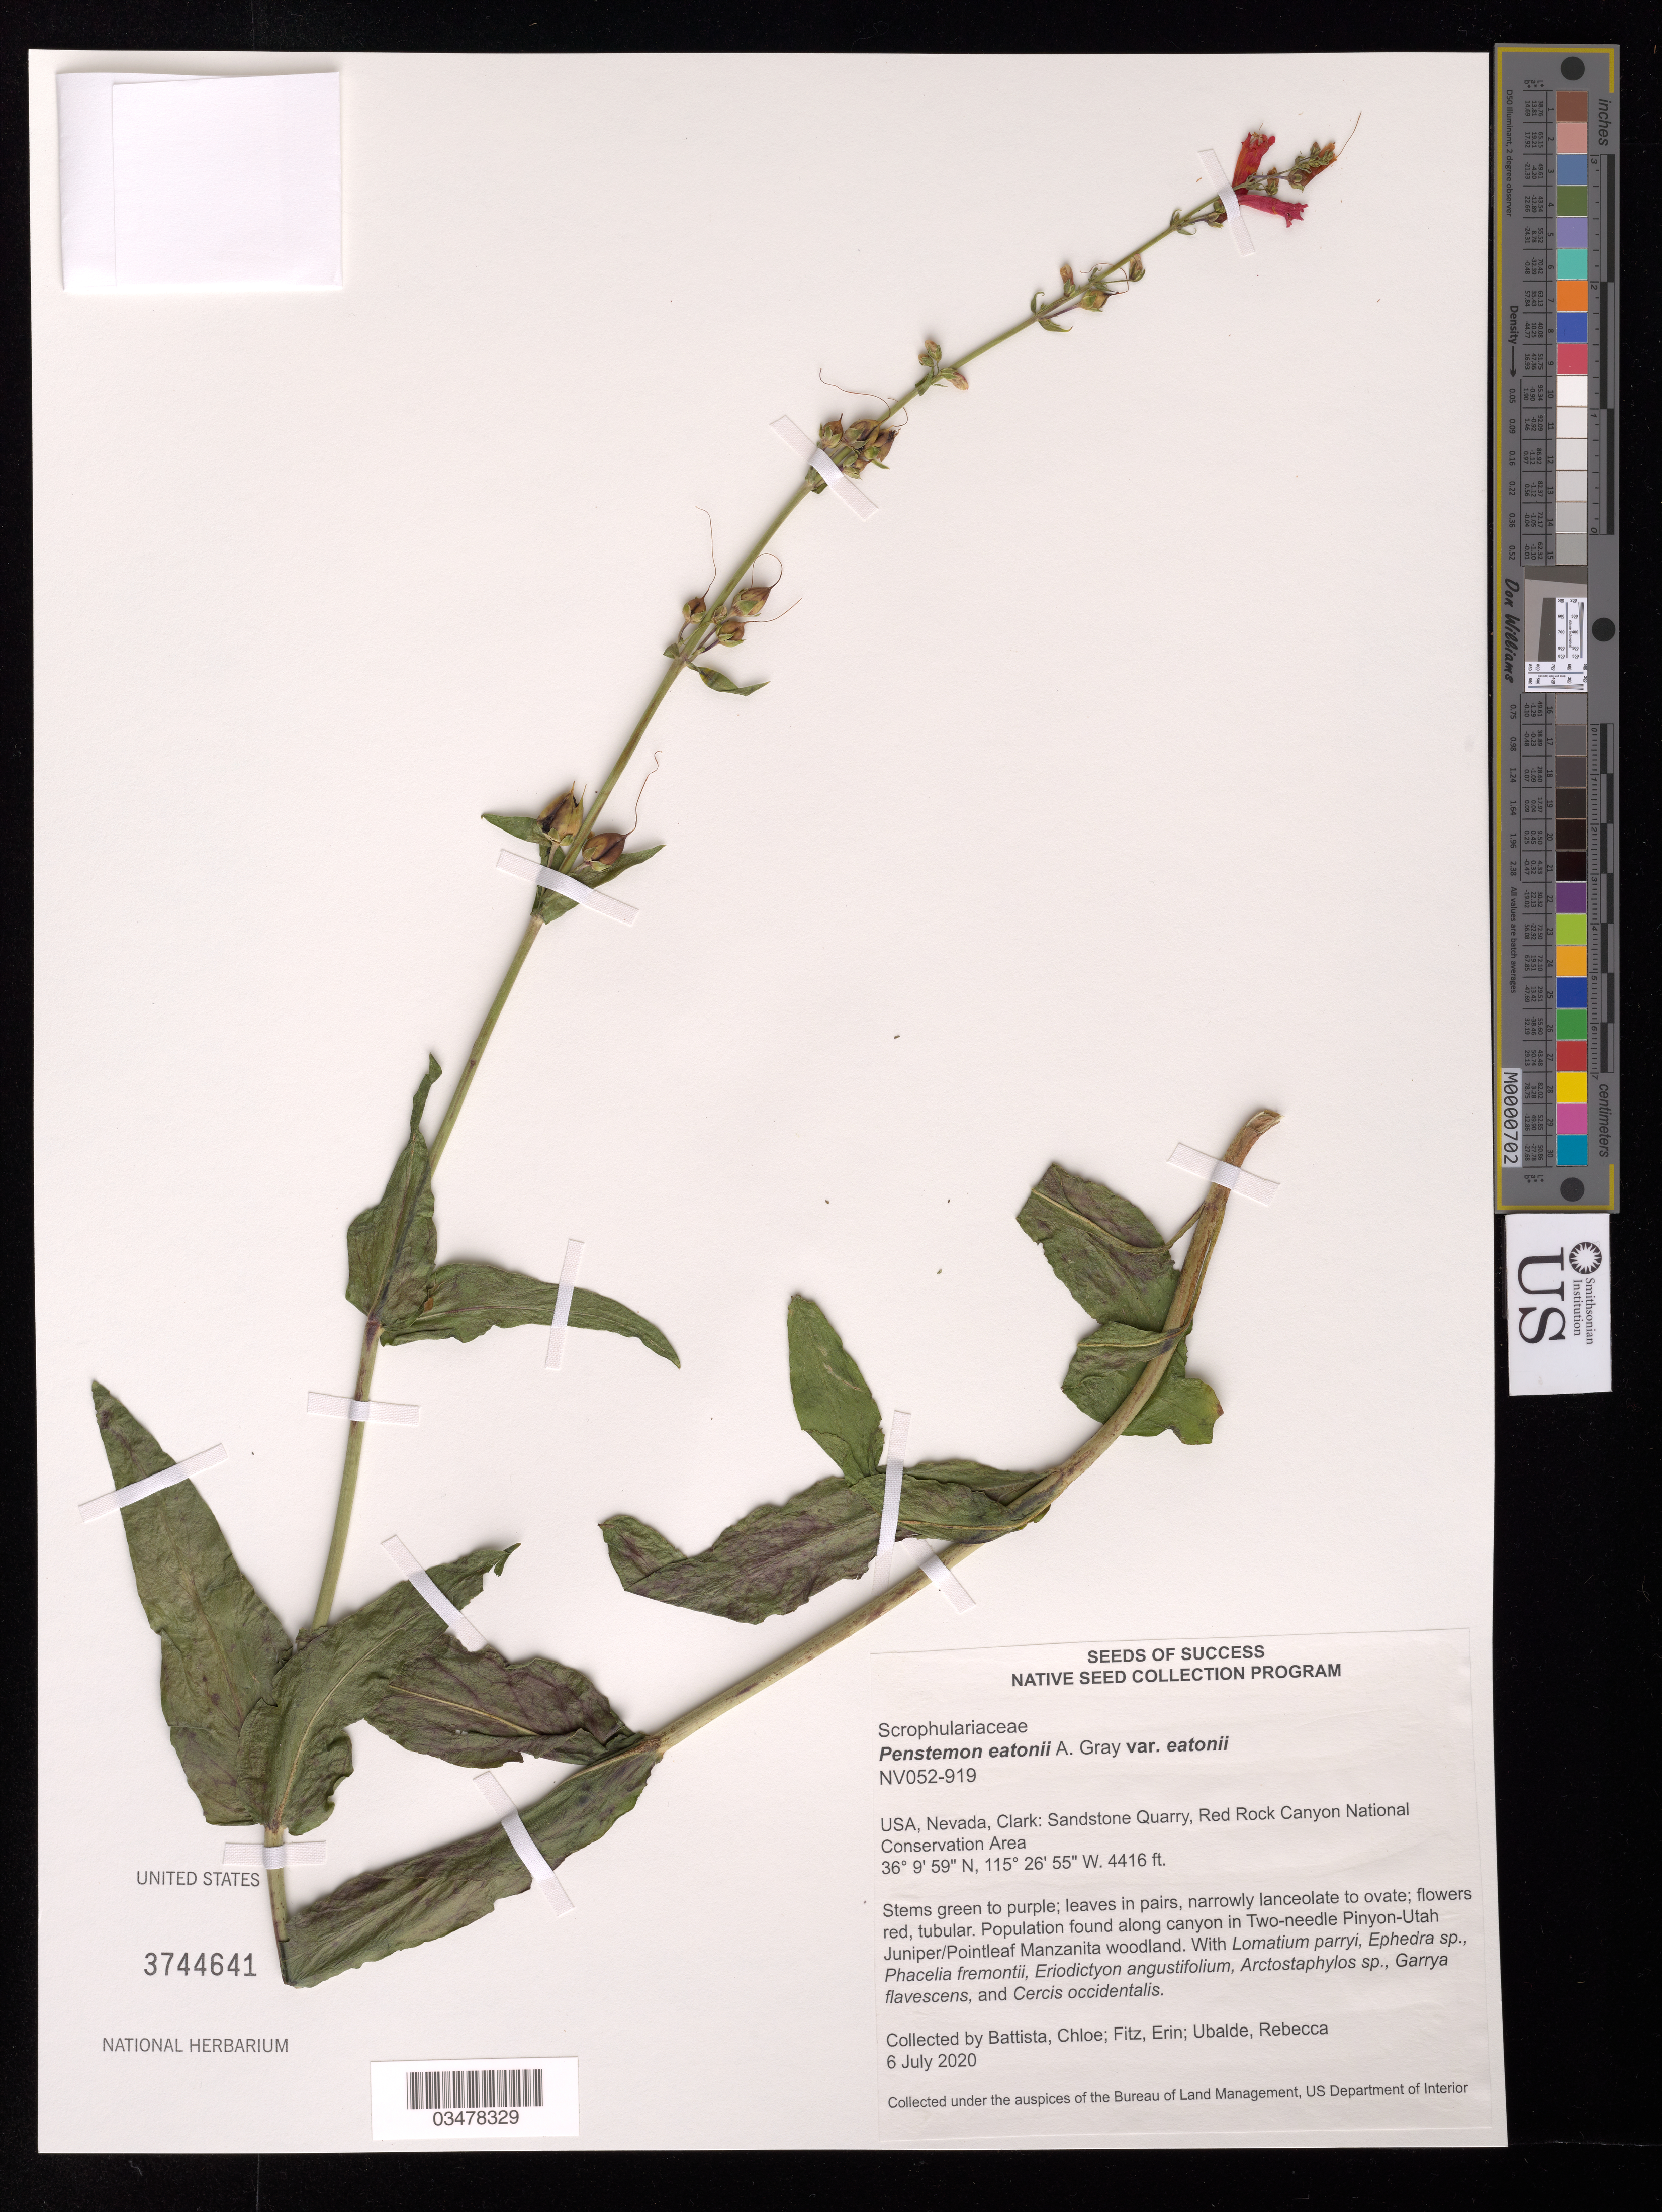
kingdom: Plantae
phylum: Tracheophyta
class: Magnoliopsida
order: Lamiales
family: Plantaginaceae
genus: Penstemon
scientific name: Penstemon eatonii var. eatonii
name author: A. Gray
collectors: C. Battista, E. Fitz & R. Ubalde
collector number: NV052-919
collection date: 2020-07-06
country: United States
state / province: Nevada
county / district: Clark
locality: Red Rock Canyon National Conservation Area - Sandstone Quarry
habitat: Pinyon-Utah Juniper/Pointleaf Manzanita woodland. With Ephedra sp., Phacelia fremontii, Cercis occidentalis, etc.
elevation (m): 1346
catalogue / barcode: US 3744641